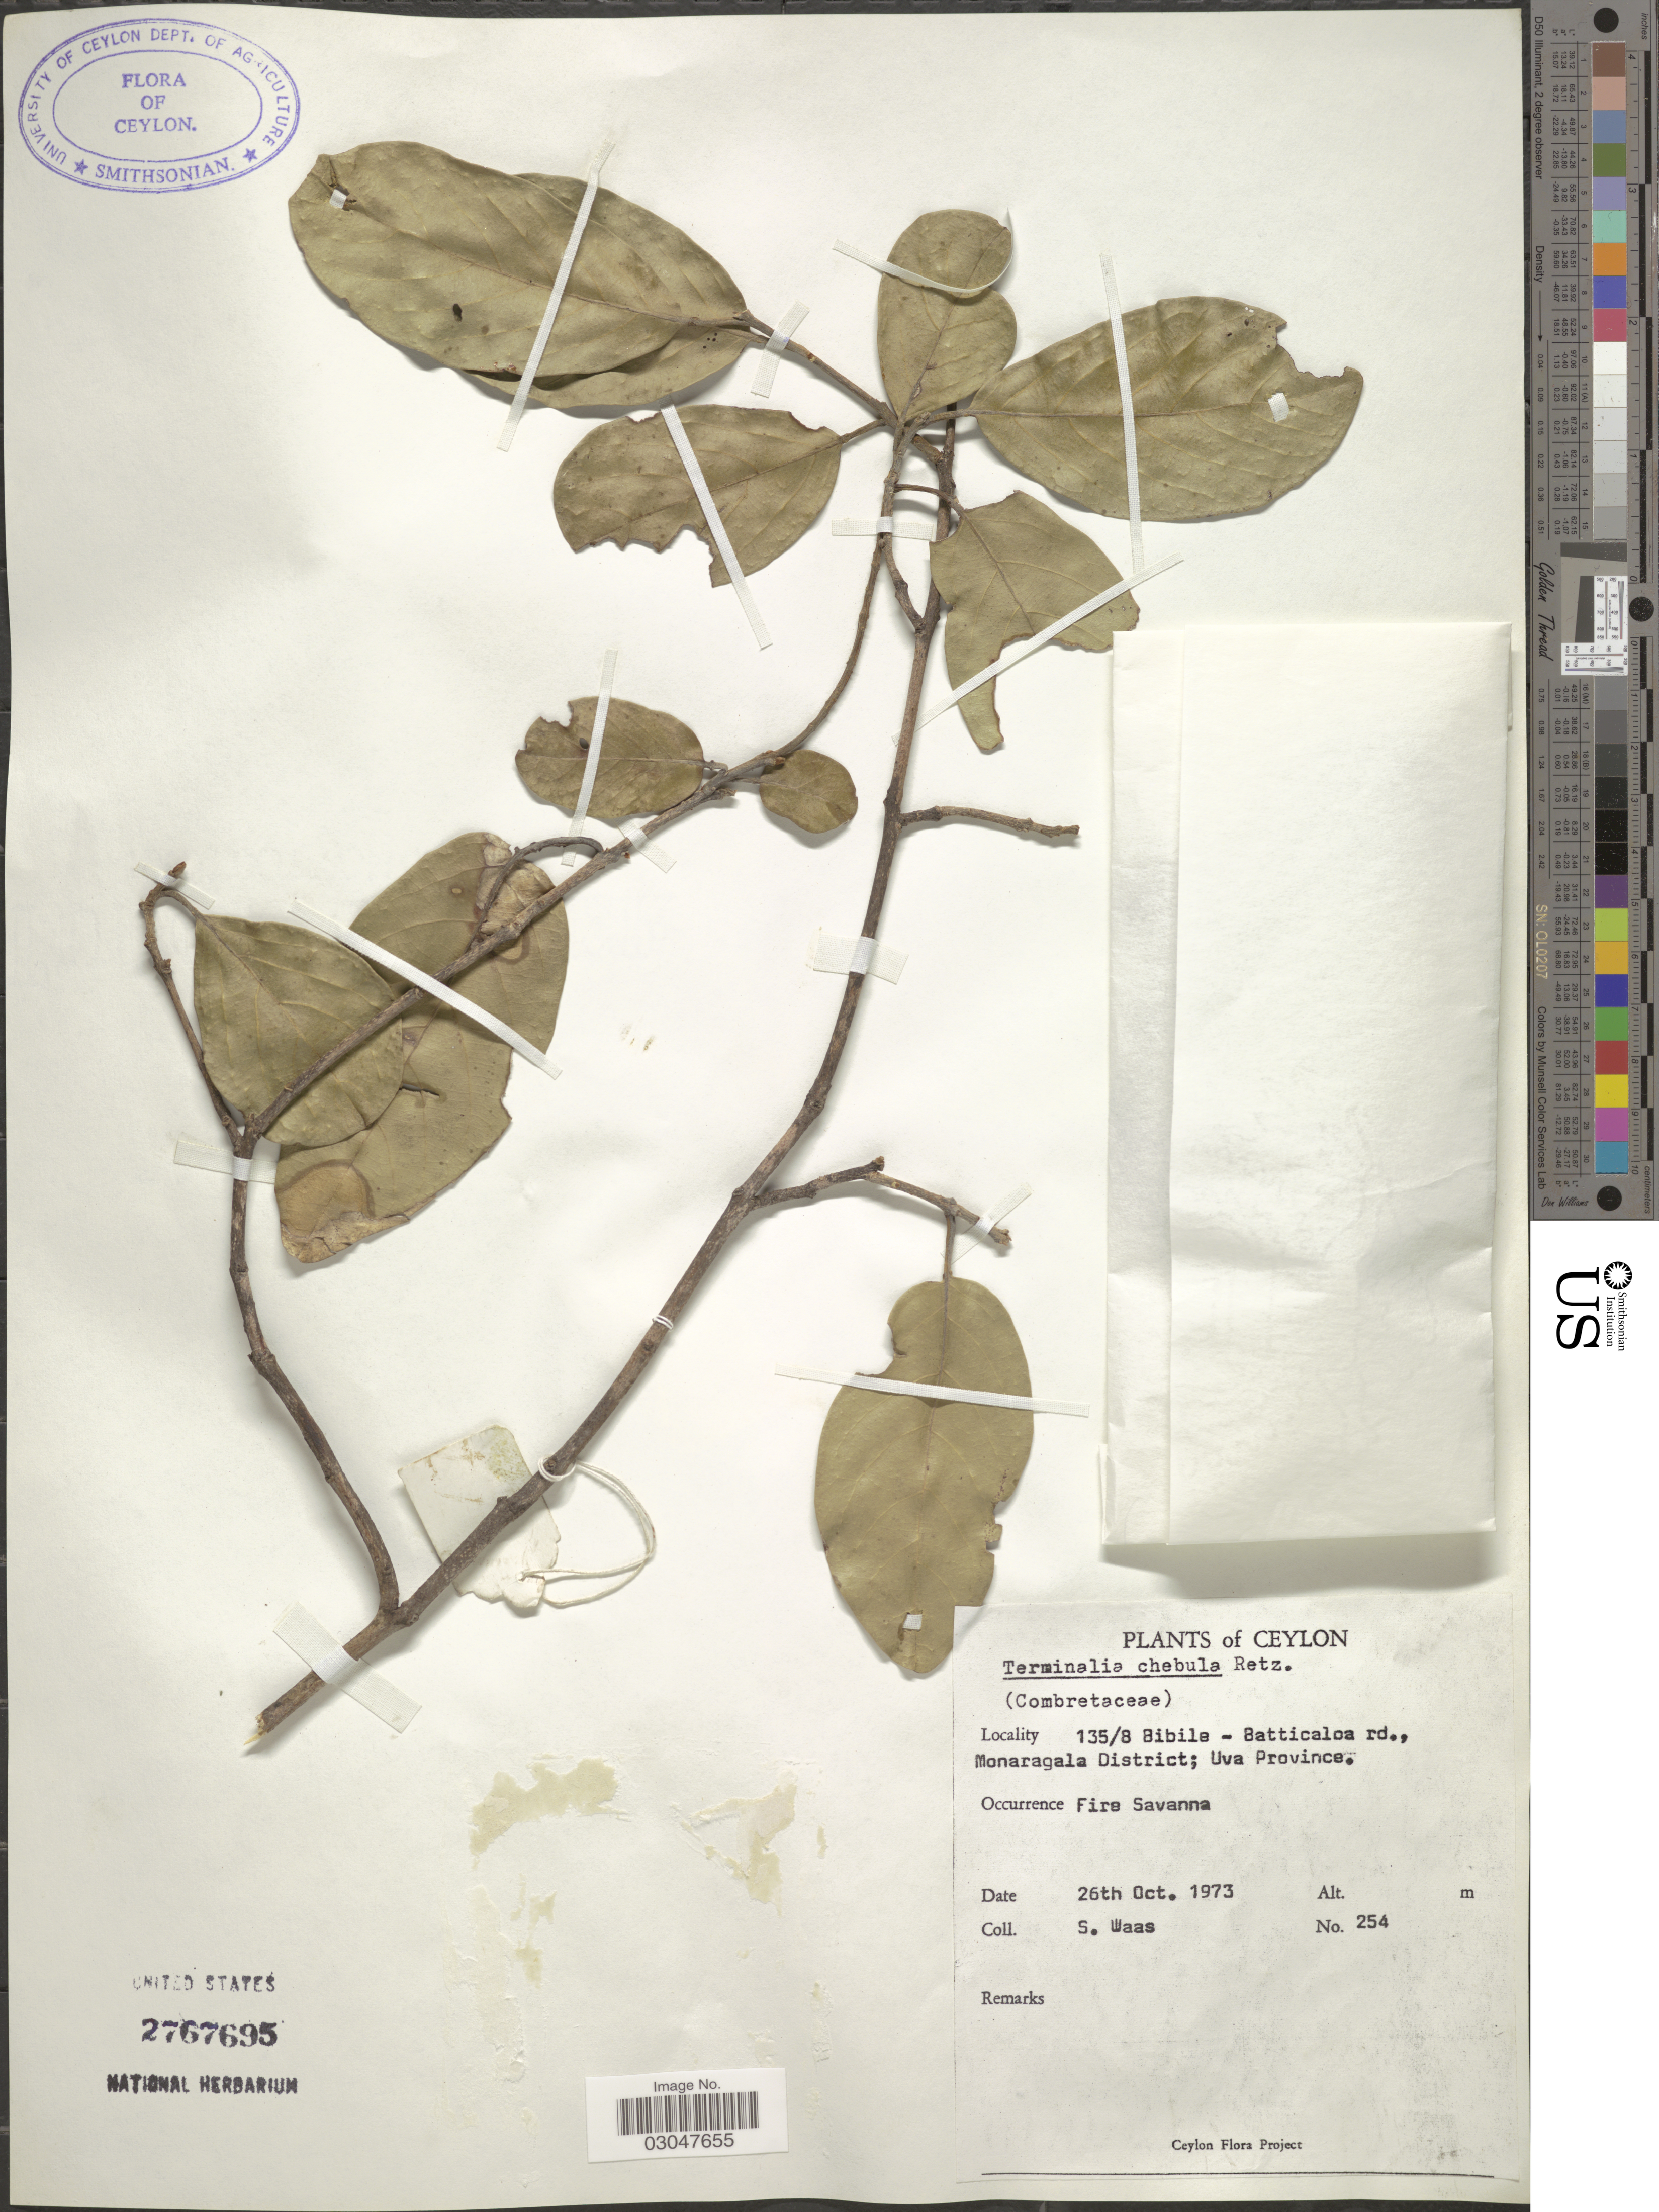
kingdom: Plantae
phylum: Tracheophyta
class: Magnoliopsida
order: Myrtales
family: Combretaceae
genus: Terminalia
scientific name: Terminalia chebula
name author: Retz.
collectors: S. Waas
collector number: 254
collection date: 1973-10-26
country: Sri Lanka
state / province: Uva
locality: Ceylon. 135/8 Bibile - Batticaloa rd., Monaragala District.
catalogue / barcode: US 2767695